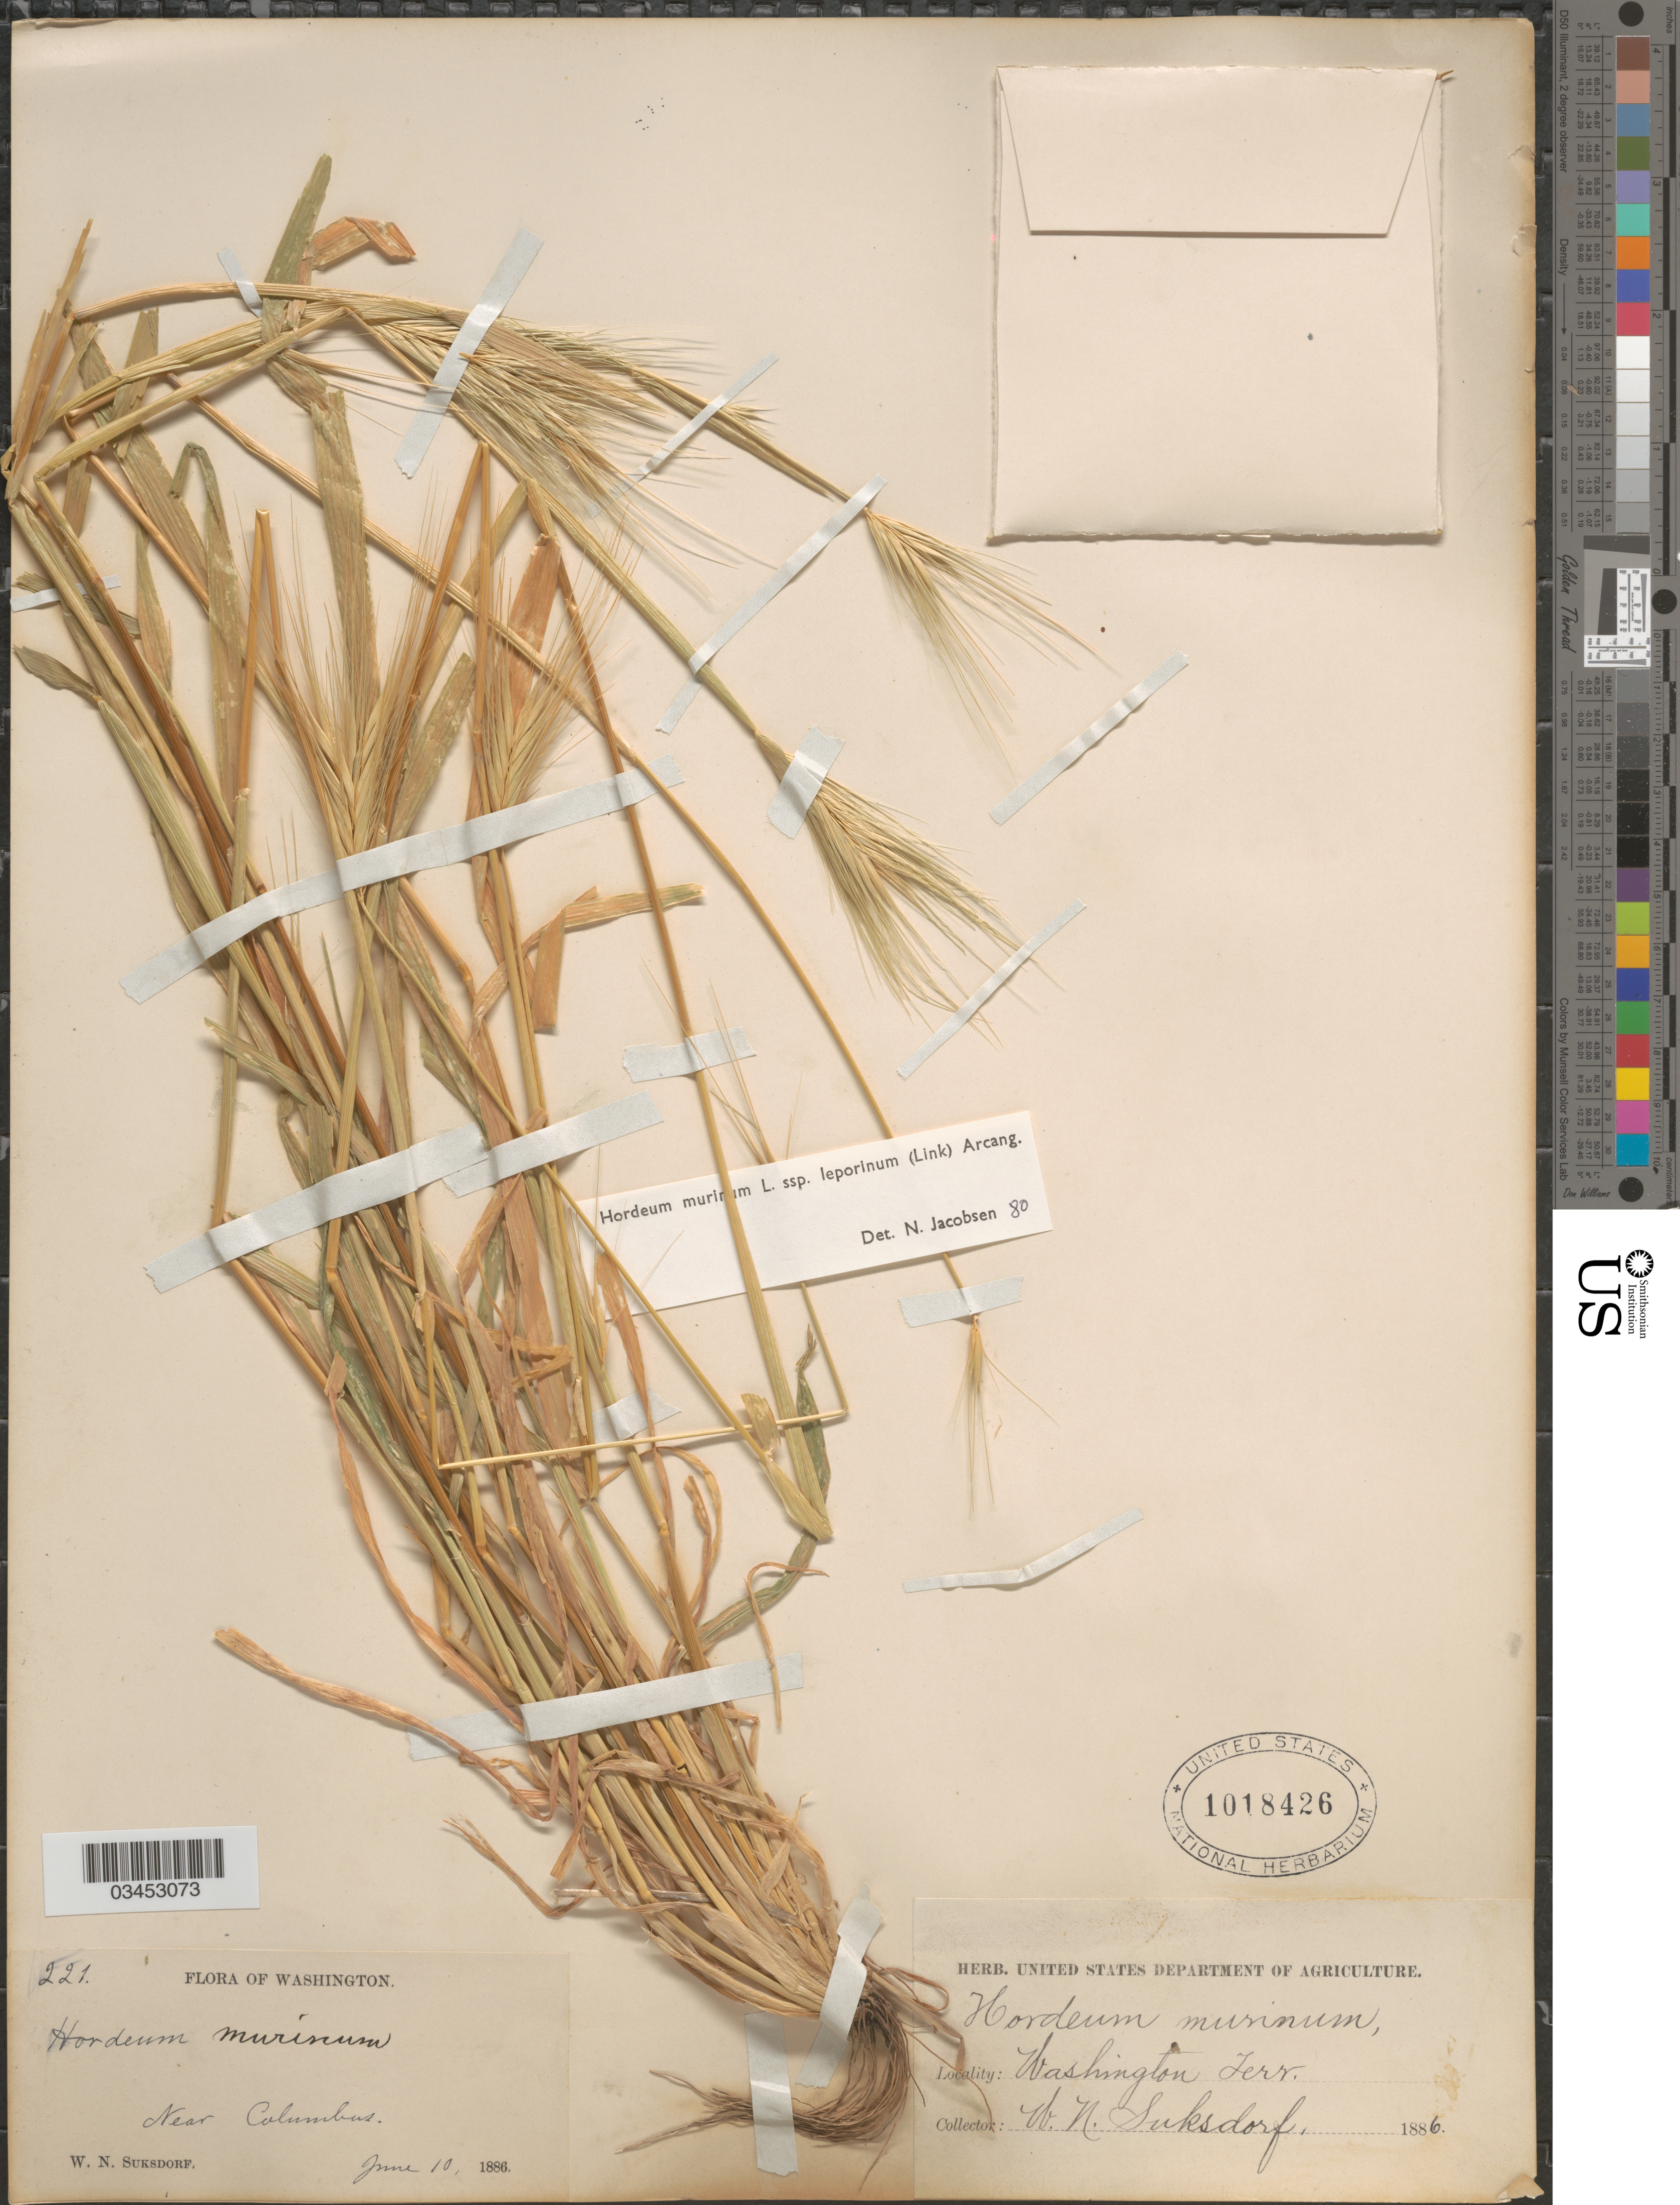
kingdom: Plantae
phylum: Tracheophyta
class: Liliopsida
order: Poales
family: Poaceae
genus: Hordeum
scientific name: Hordeum murinum subsp. leporinum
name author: (Link) Arcang.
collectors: W. N. Suksdorf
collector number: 221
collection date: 1886-06-10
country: United States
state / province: Washington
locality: Near Columbus. Washington Terr.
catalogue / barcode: US 1018426